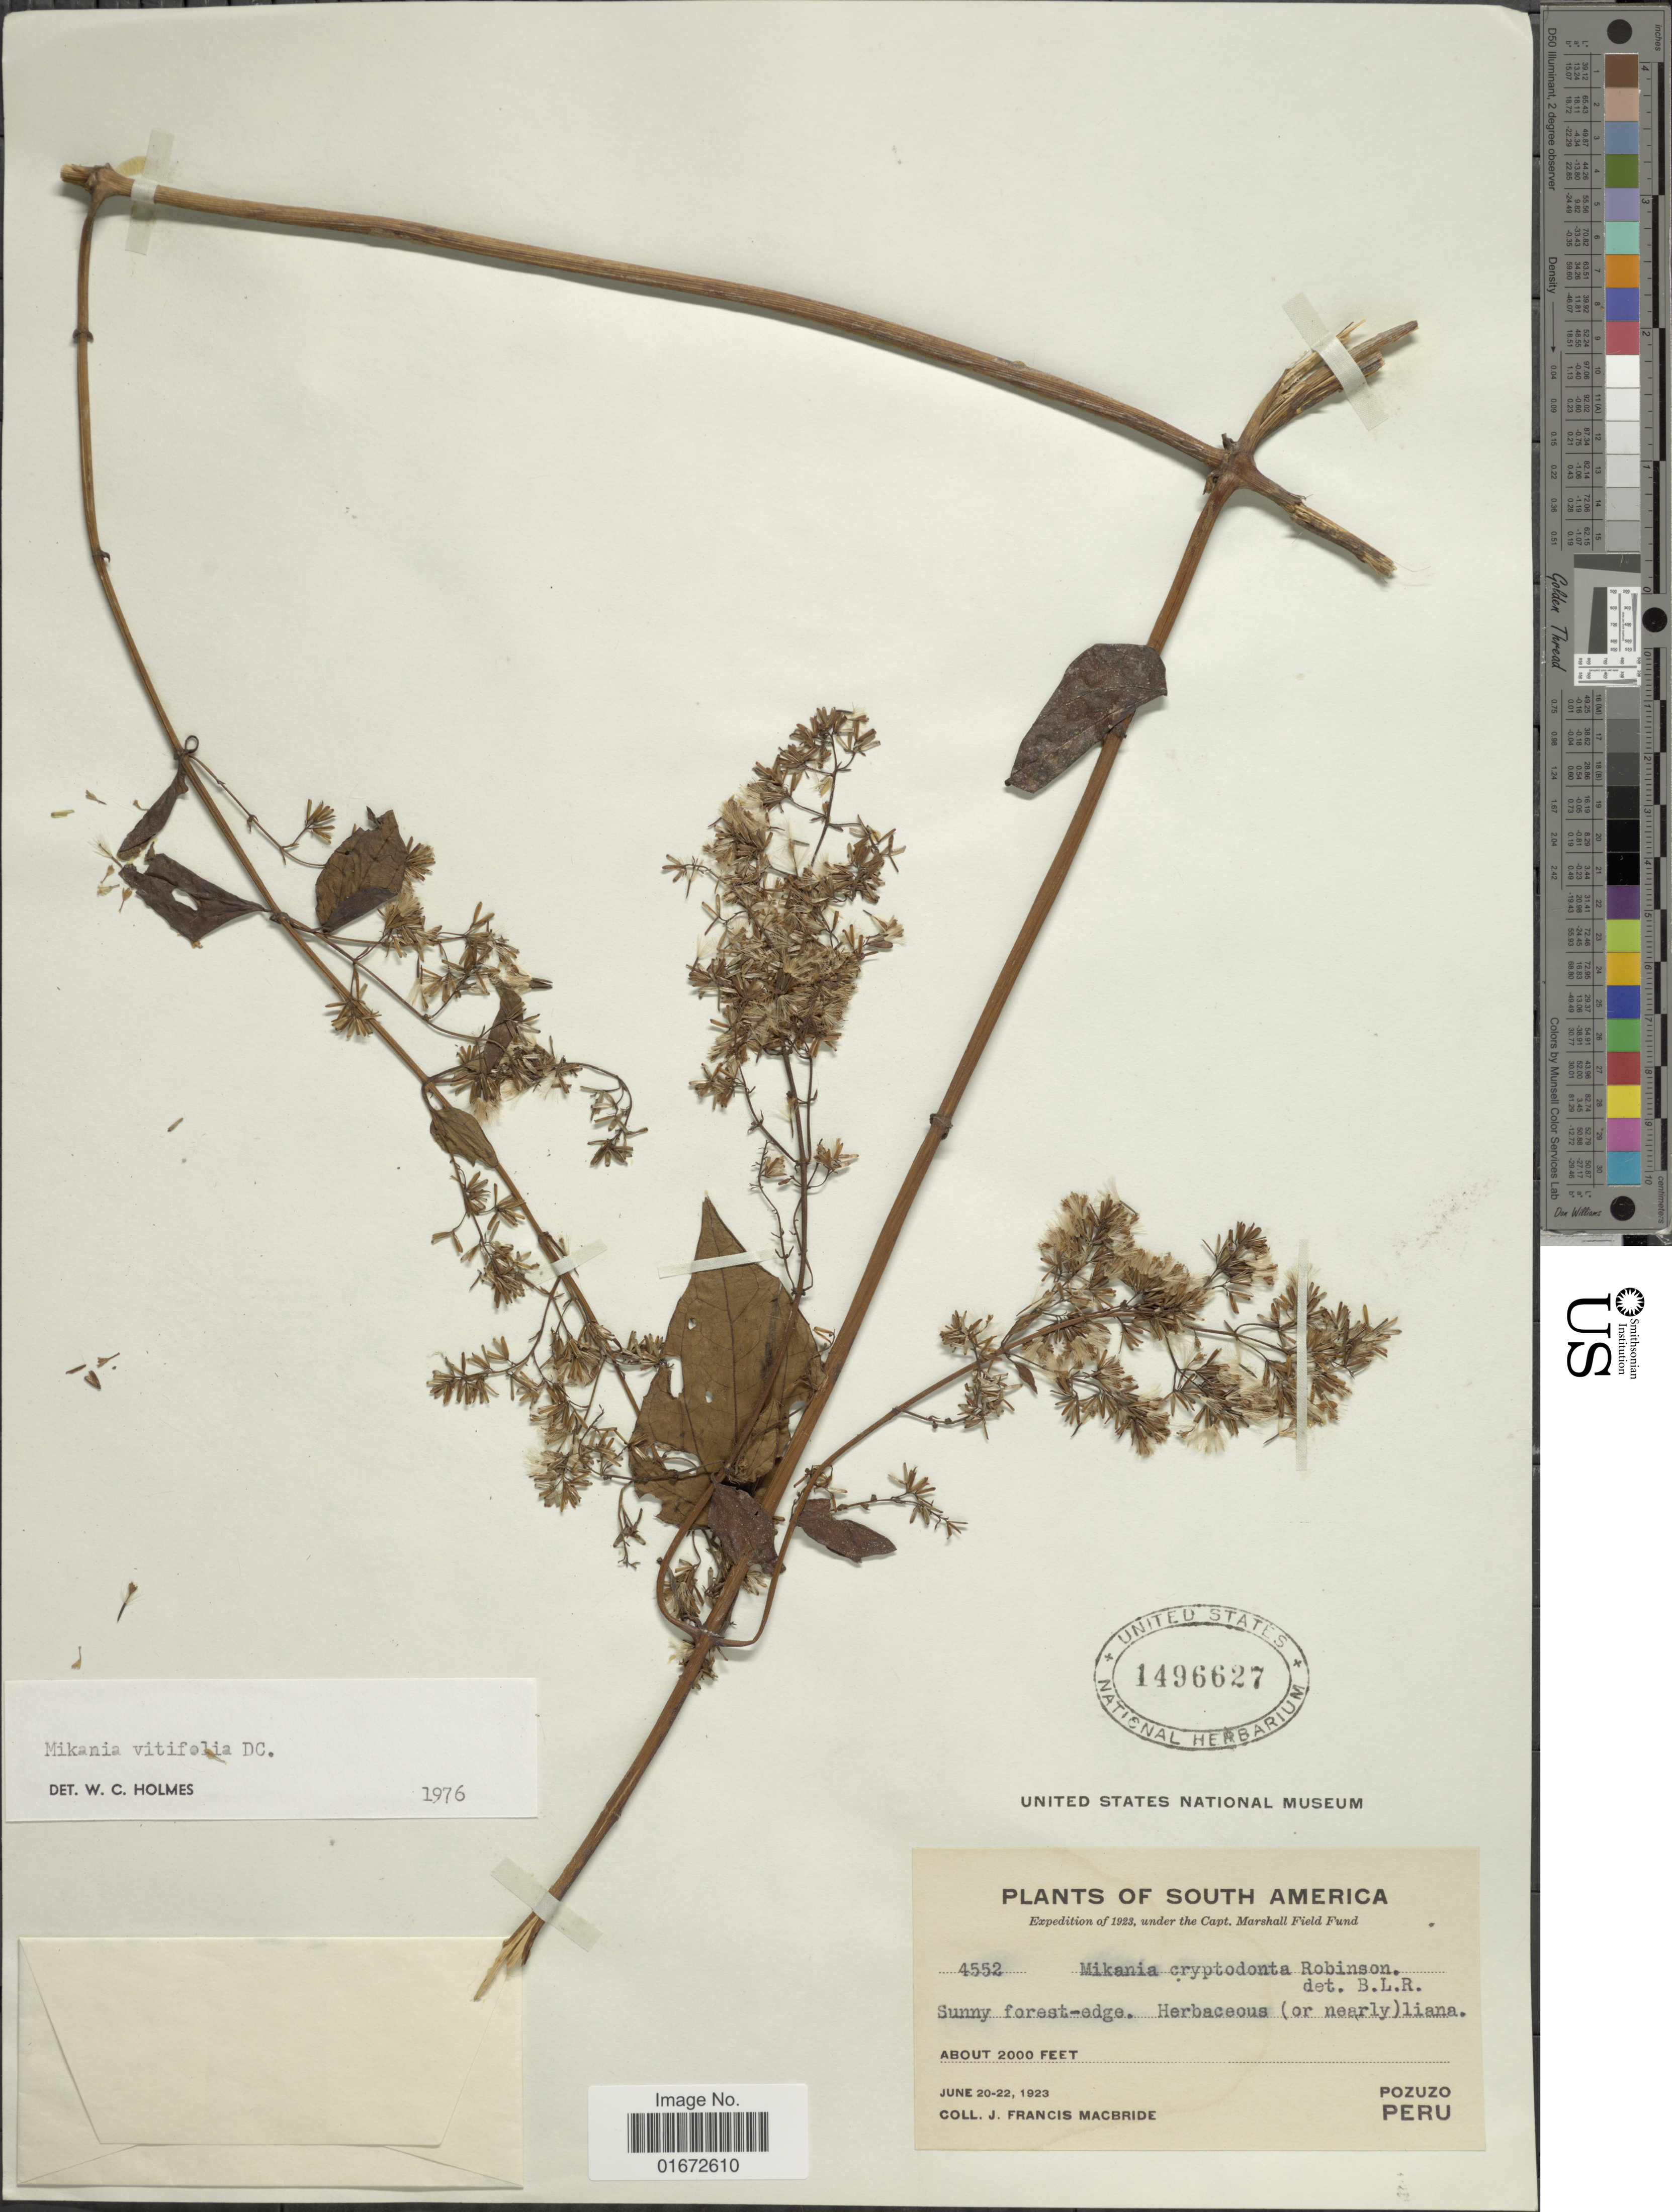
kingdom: Plantae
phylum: Tracheophyta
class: Magnoliopsida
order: Asterales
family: Asteraceae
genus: Mikania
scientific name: Mikania vitifolia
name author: DC.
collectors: J. F. Macbride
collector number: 4552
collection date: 1923-06-20/1923-06-22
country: Peru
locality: Sunny forest-edge. Pozuzo.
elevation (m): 610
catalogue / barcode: US 1496627